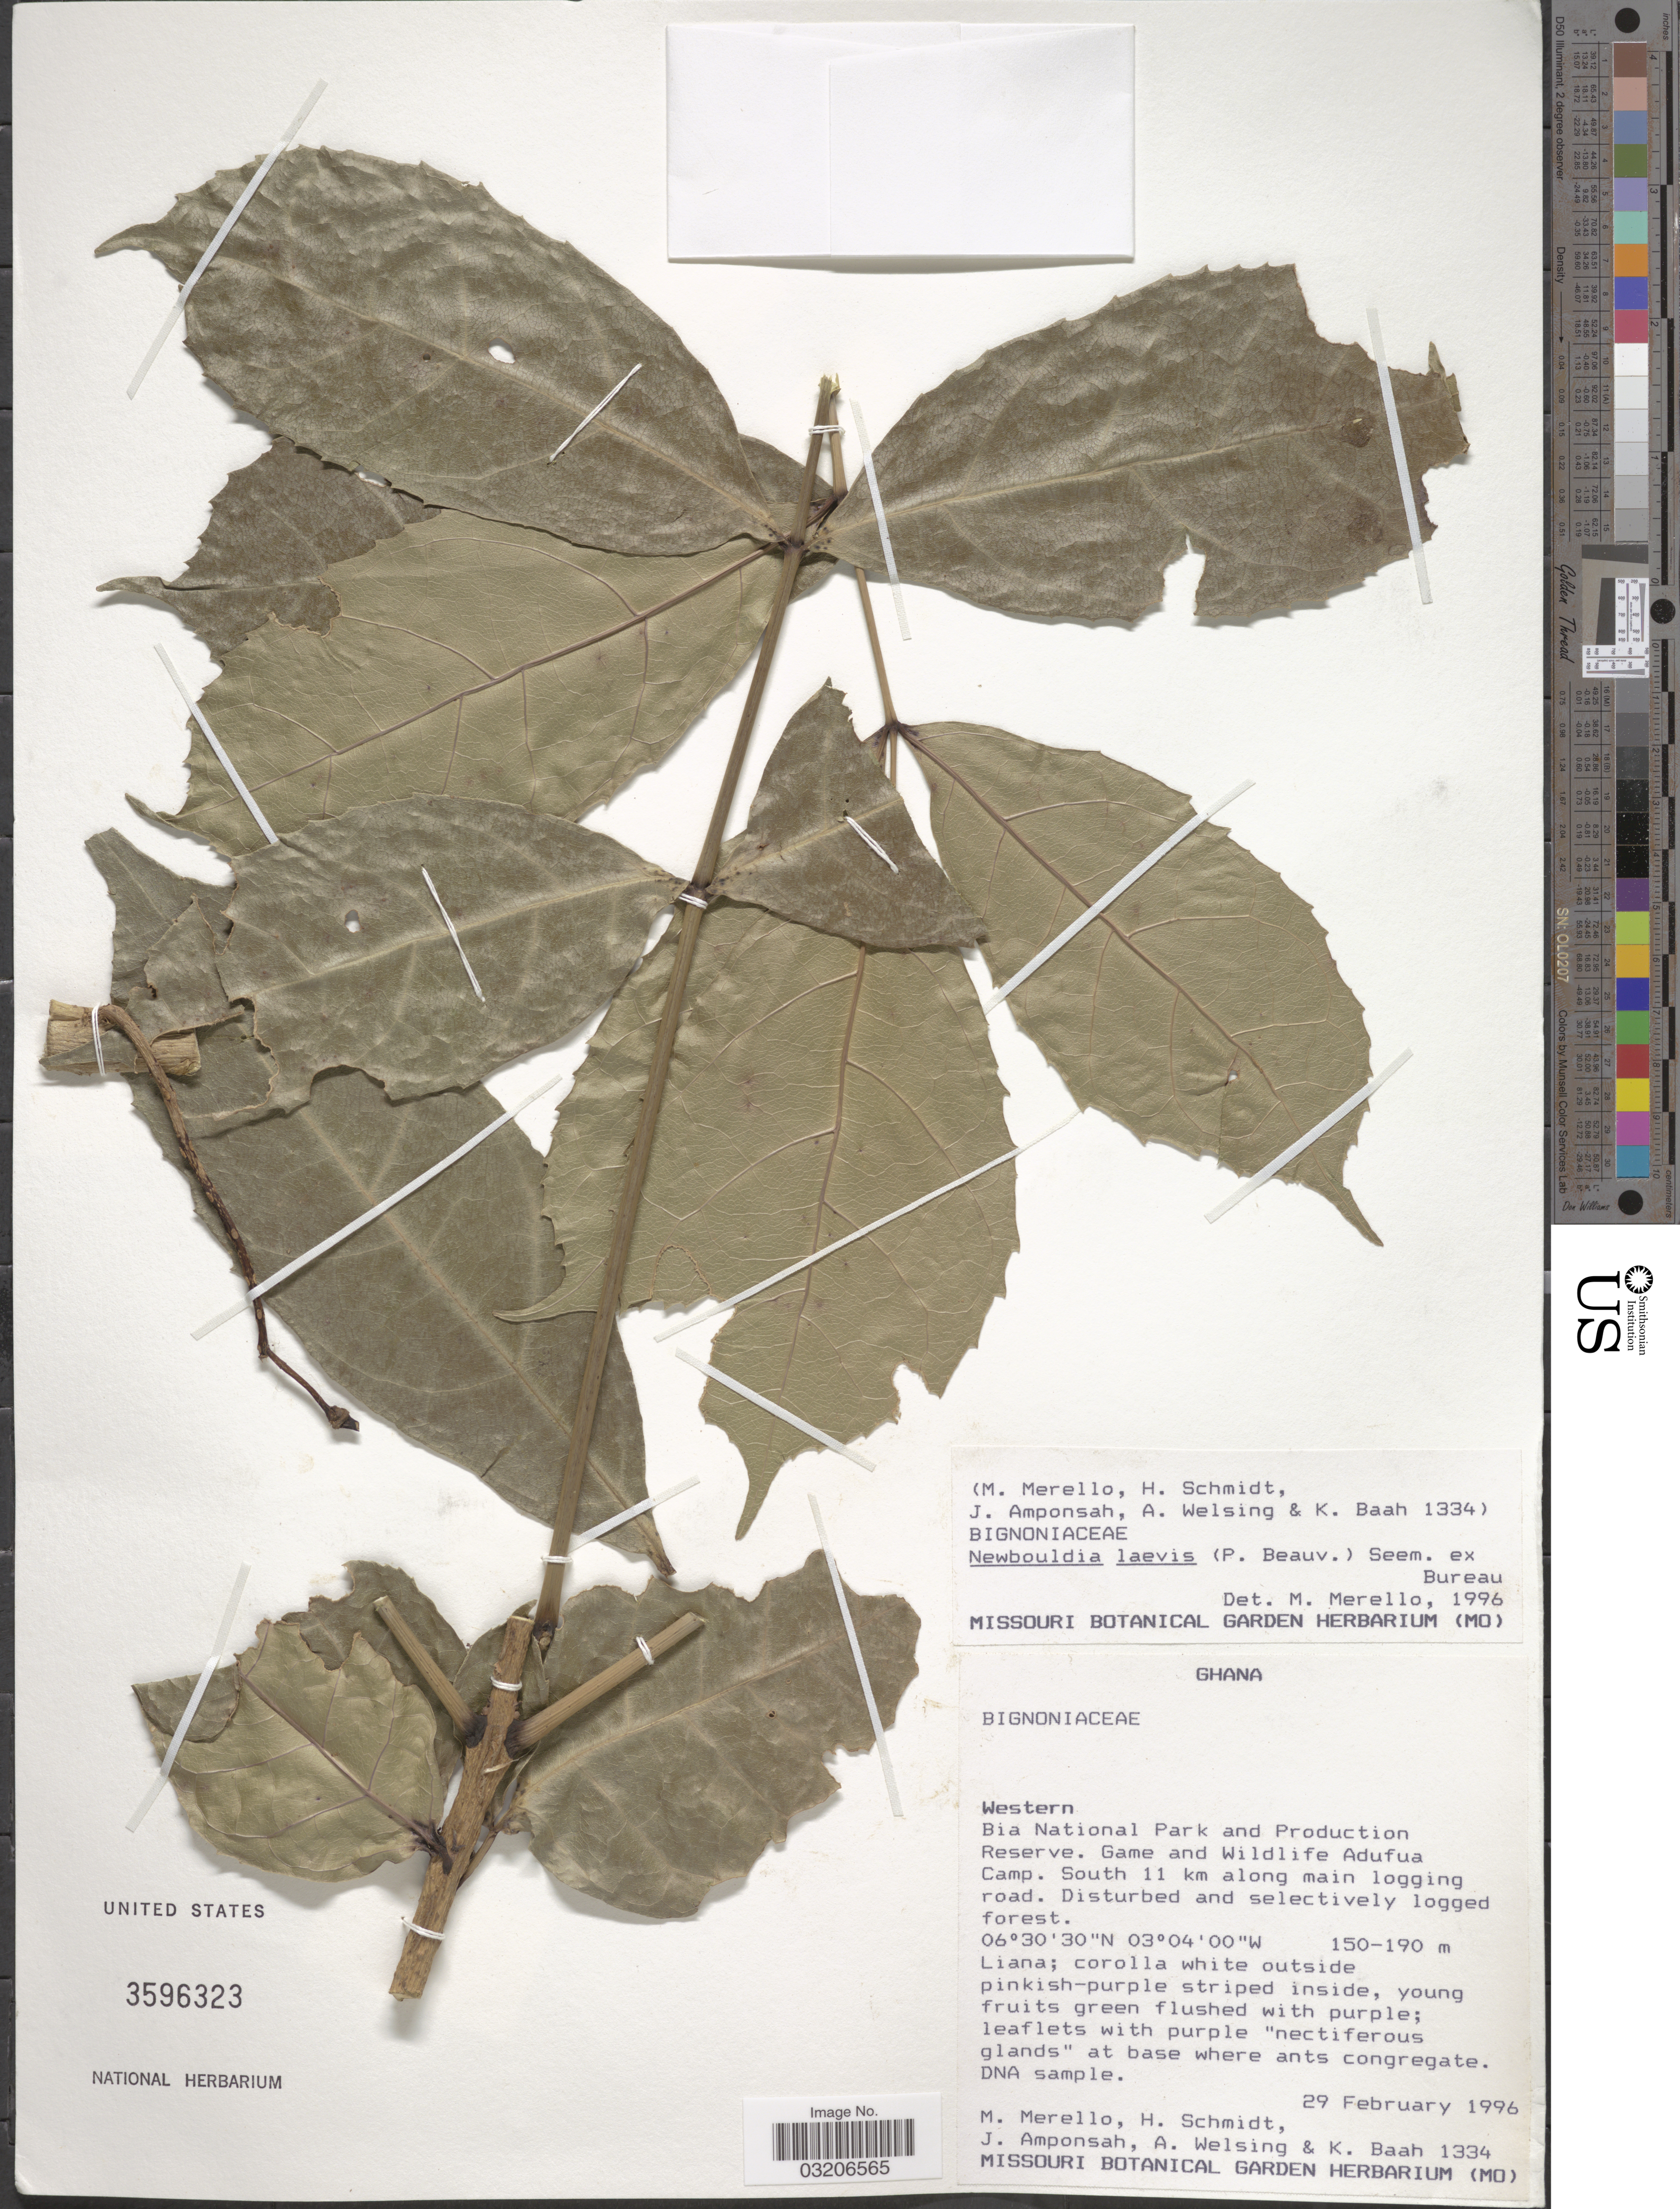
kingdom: Plantae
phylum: Tracheophyta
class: Magnoliopsida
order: Lamiales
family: Bignoniaceae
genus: Newbouldia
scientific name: Newbouldia laevis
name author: (P. Beauv.) Seem. ex Bureau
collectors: M. Merello, H. Schmidt, J. Amponsah, A. Welsing & K. Baah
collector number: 1334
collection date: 1996-02-29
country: Ghana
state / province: Western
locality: Bia National Park and Production Reserve. Game and Wildlife Adufua Camp. South 11 km along main logging road.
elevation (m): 150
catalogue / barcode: US 3596323